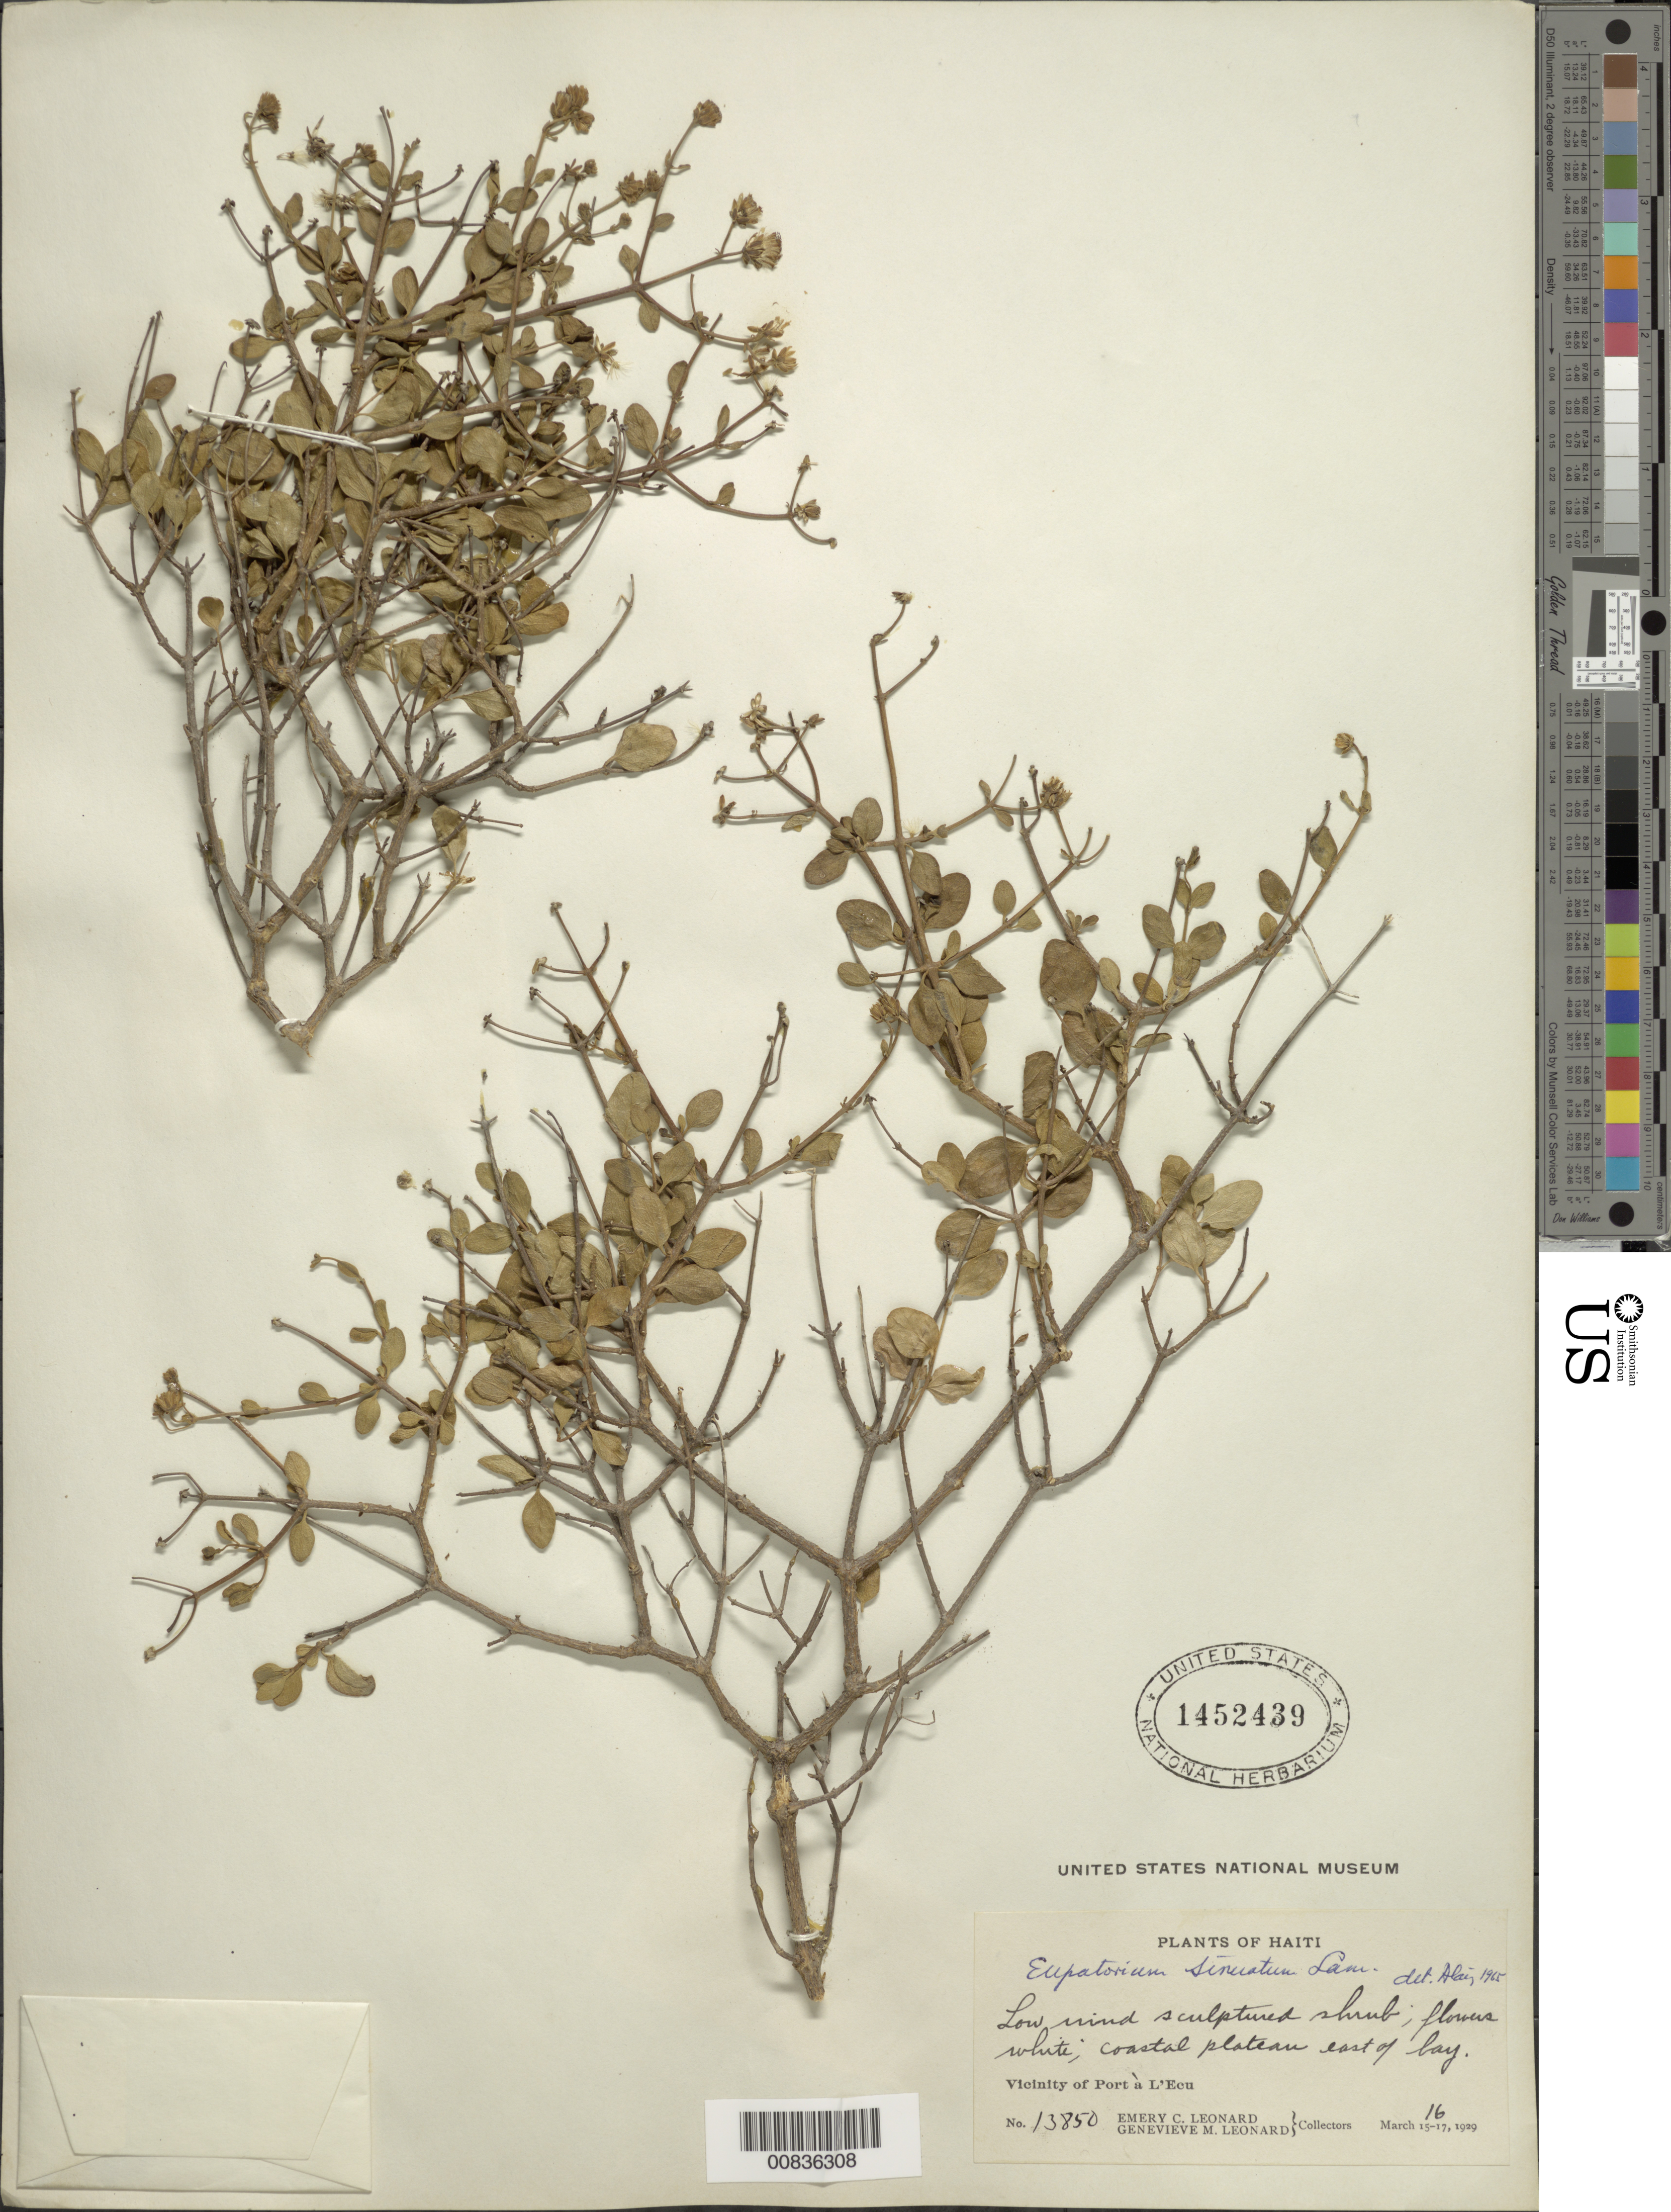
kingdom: Plantae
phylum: Tracheophyta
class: Magnoliopsida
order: Asterales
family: Asteraceae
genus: Chromolaena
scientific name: Chromolaena sinuata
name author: (Lam.) R.M. King & H. Rob.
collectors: E. C. Leonard & G. M. Leonard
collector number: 13850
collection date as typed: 16 Mar 1929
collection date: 1929-03-16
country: Haiti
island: Hispaniola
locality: Vicinity of Port à L'Ecu, E of bay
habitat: Coastal plateau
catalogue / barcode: US 1452439